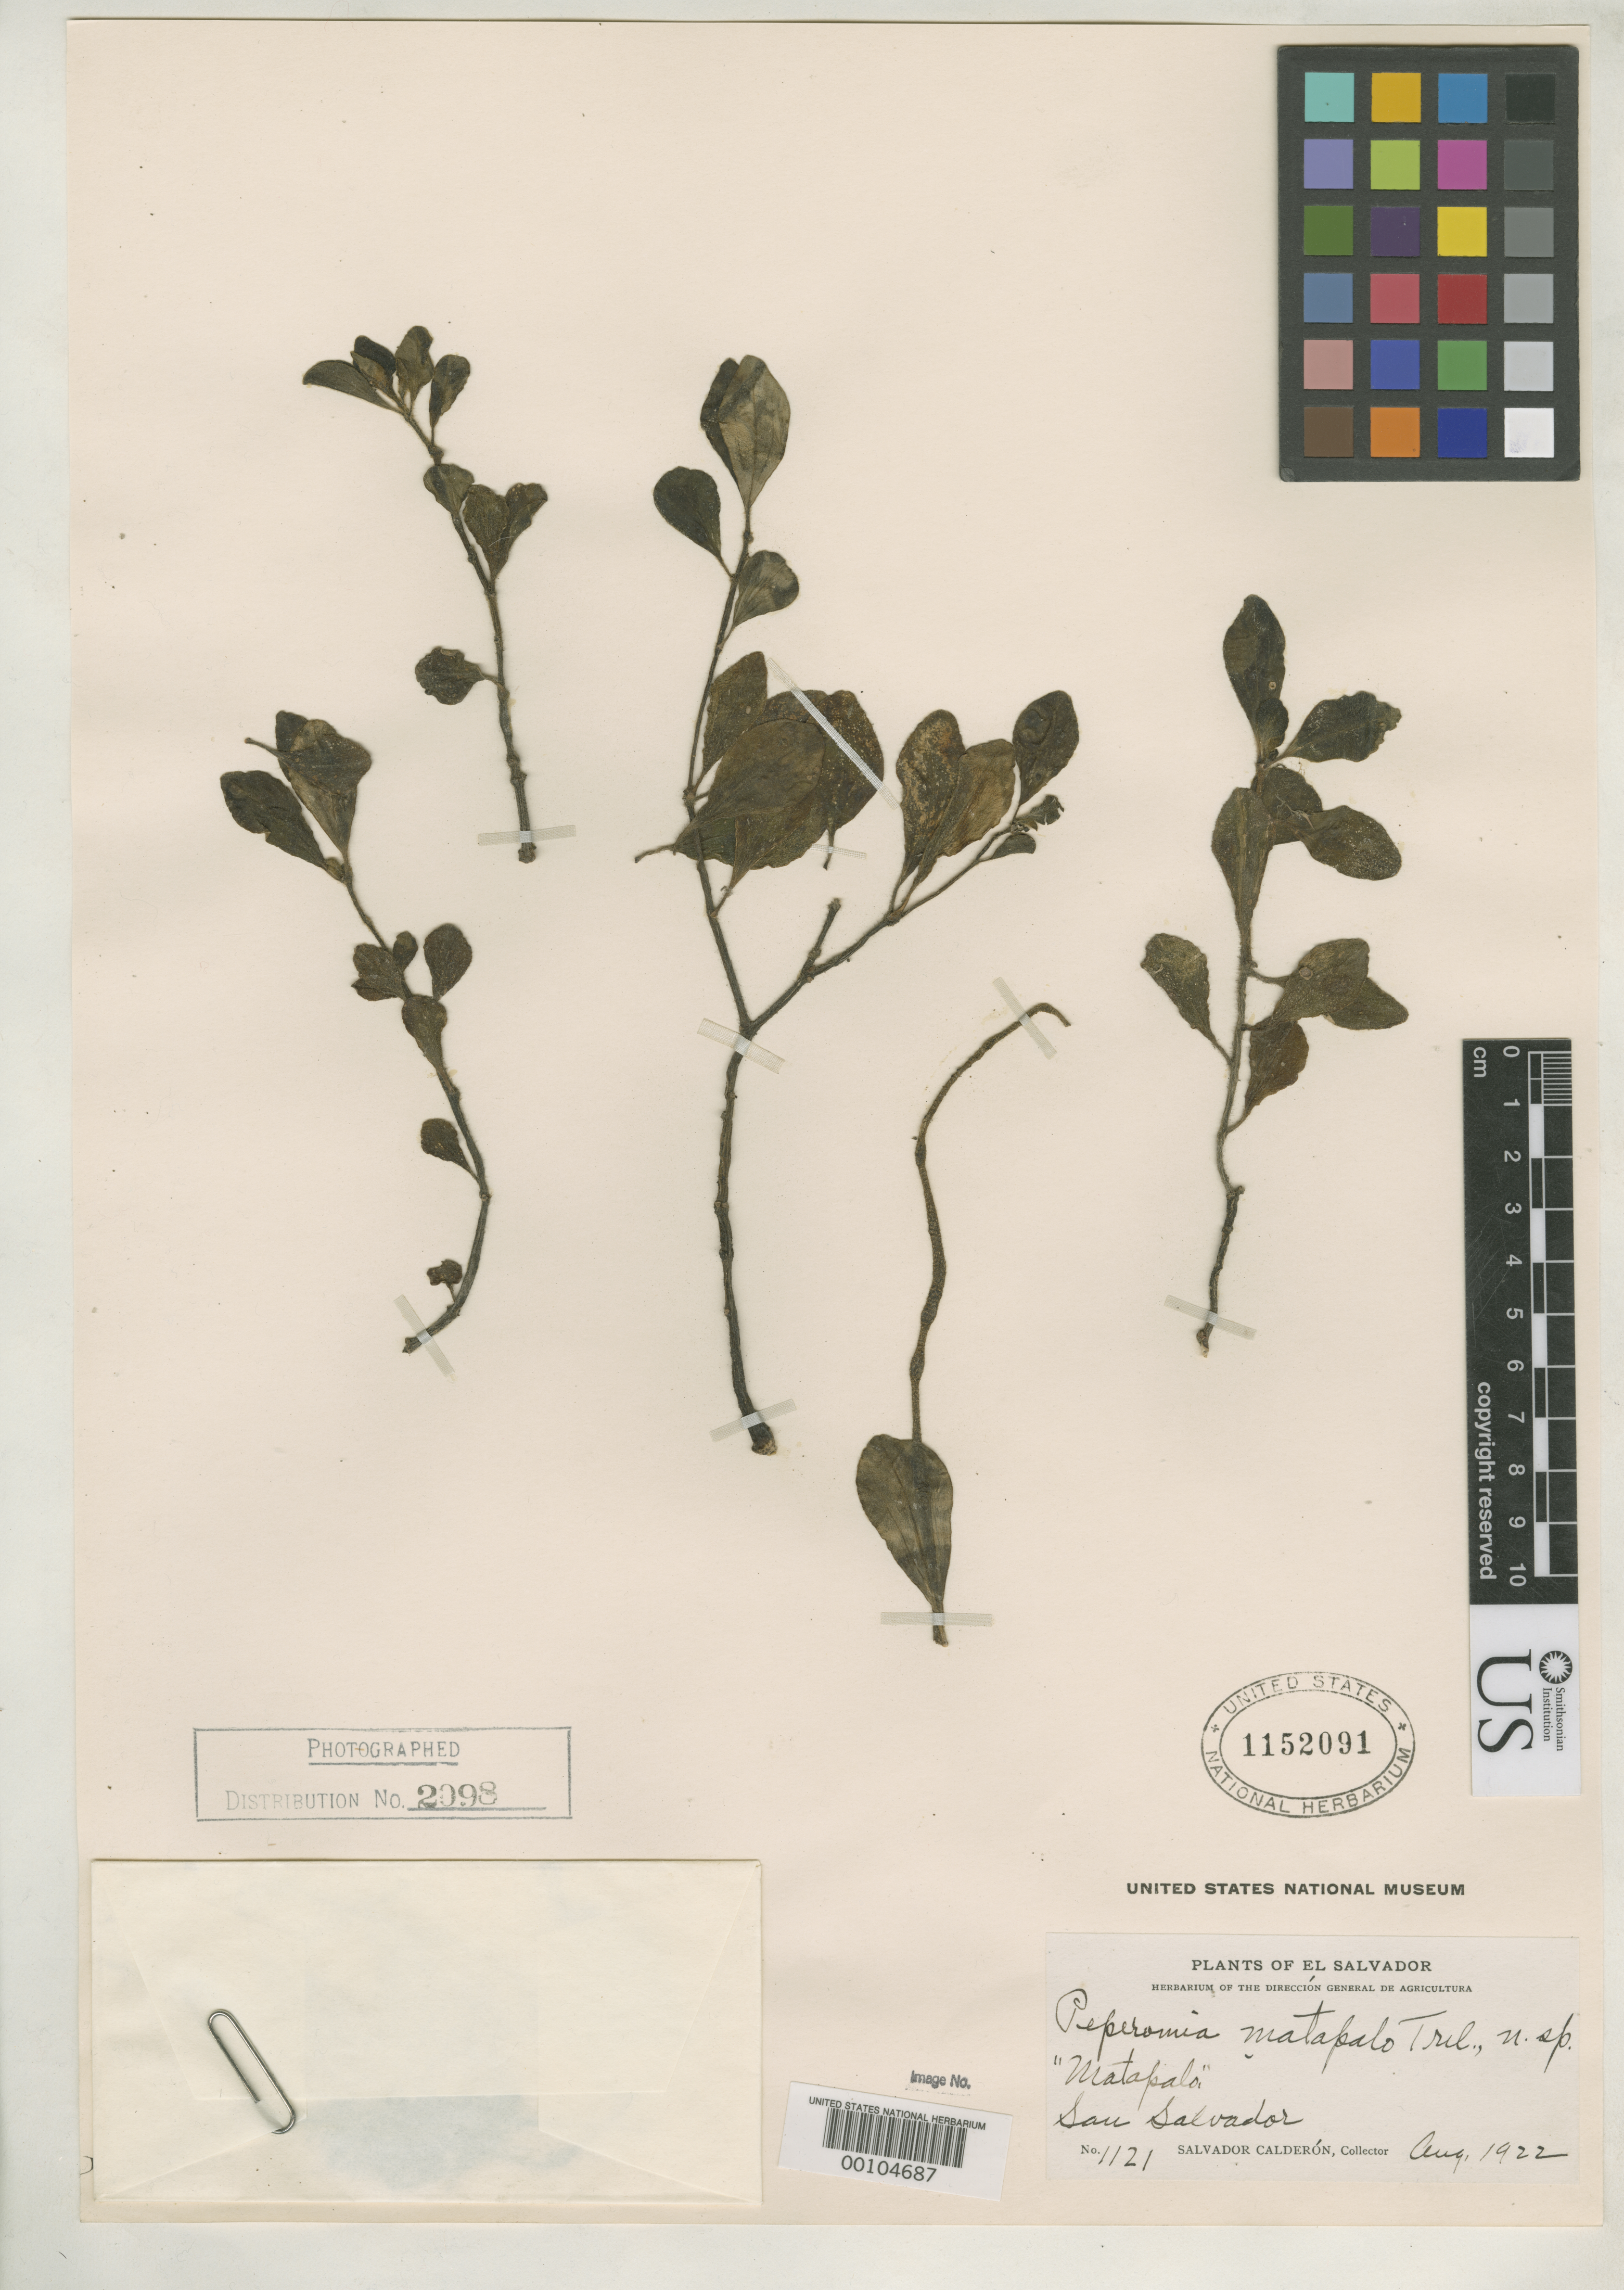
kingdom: Plantae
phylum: Tracheophyta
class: Magnoliopsida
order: Piperales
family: Piperaceae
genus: Peperomia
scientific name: Peperomia matapalo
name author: Trel.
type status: Isotype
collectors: S. Calderón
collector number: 1121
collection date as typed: Aug 1922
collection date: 1922-08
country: El Salvador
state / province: San Salvador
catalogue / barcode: US 1152091